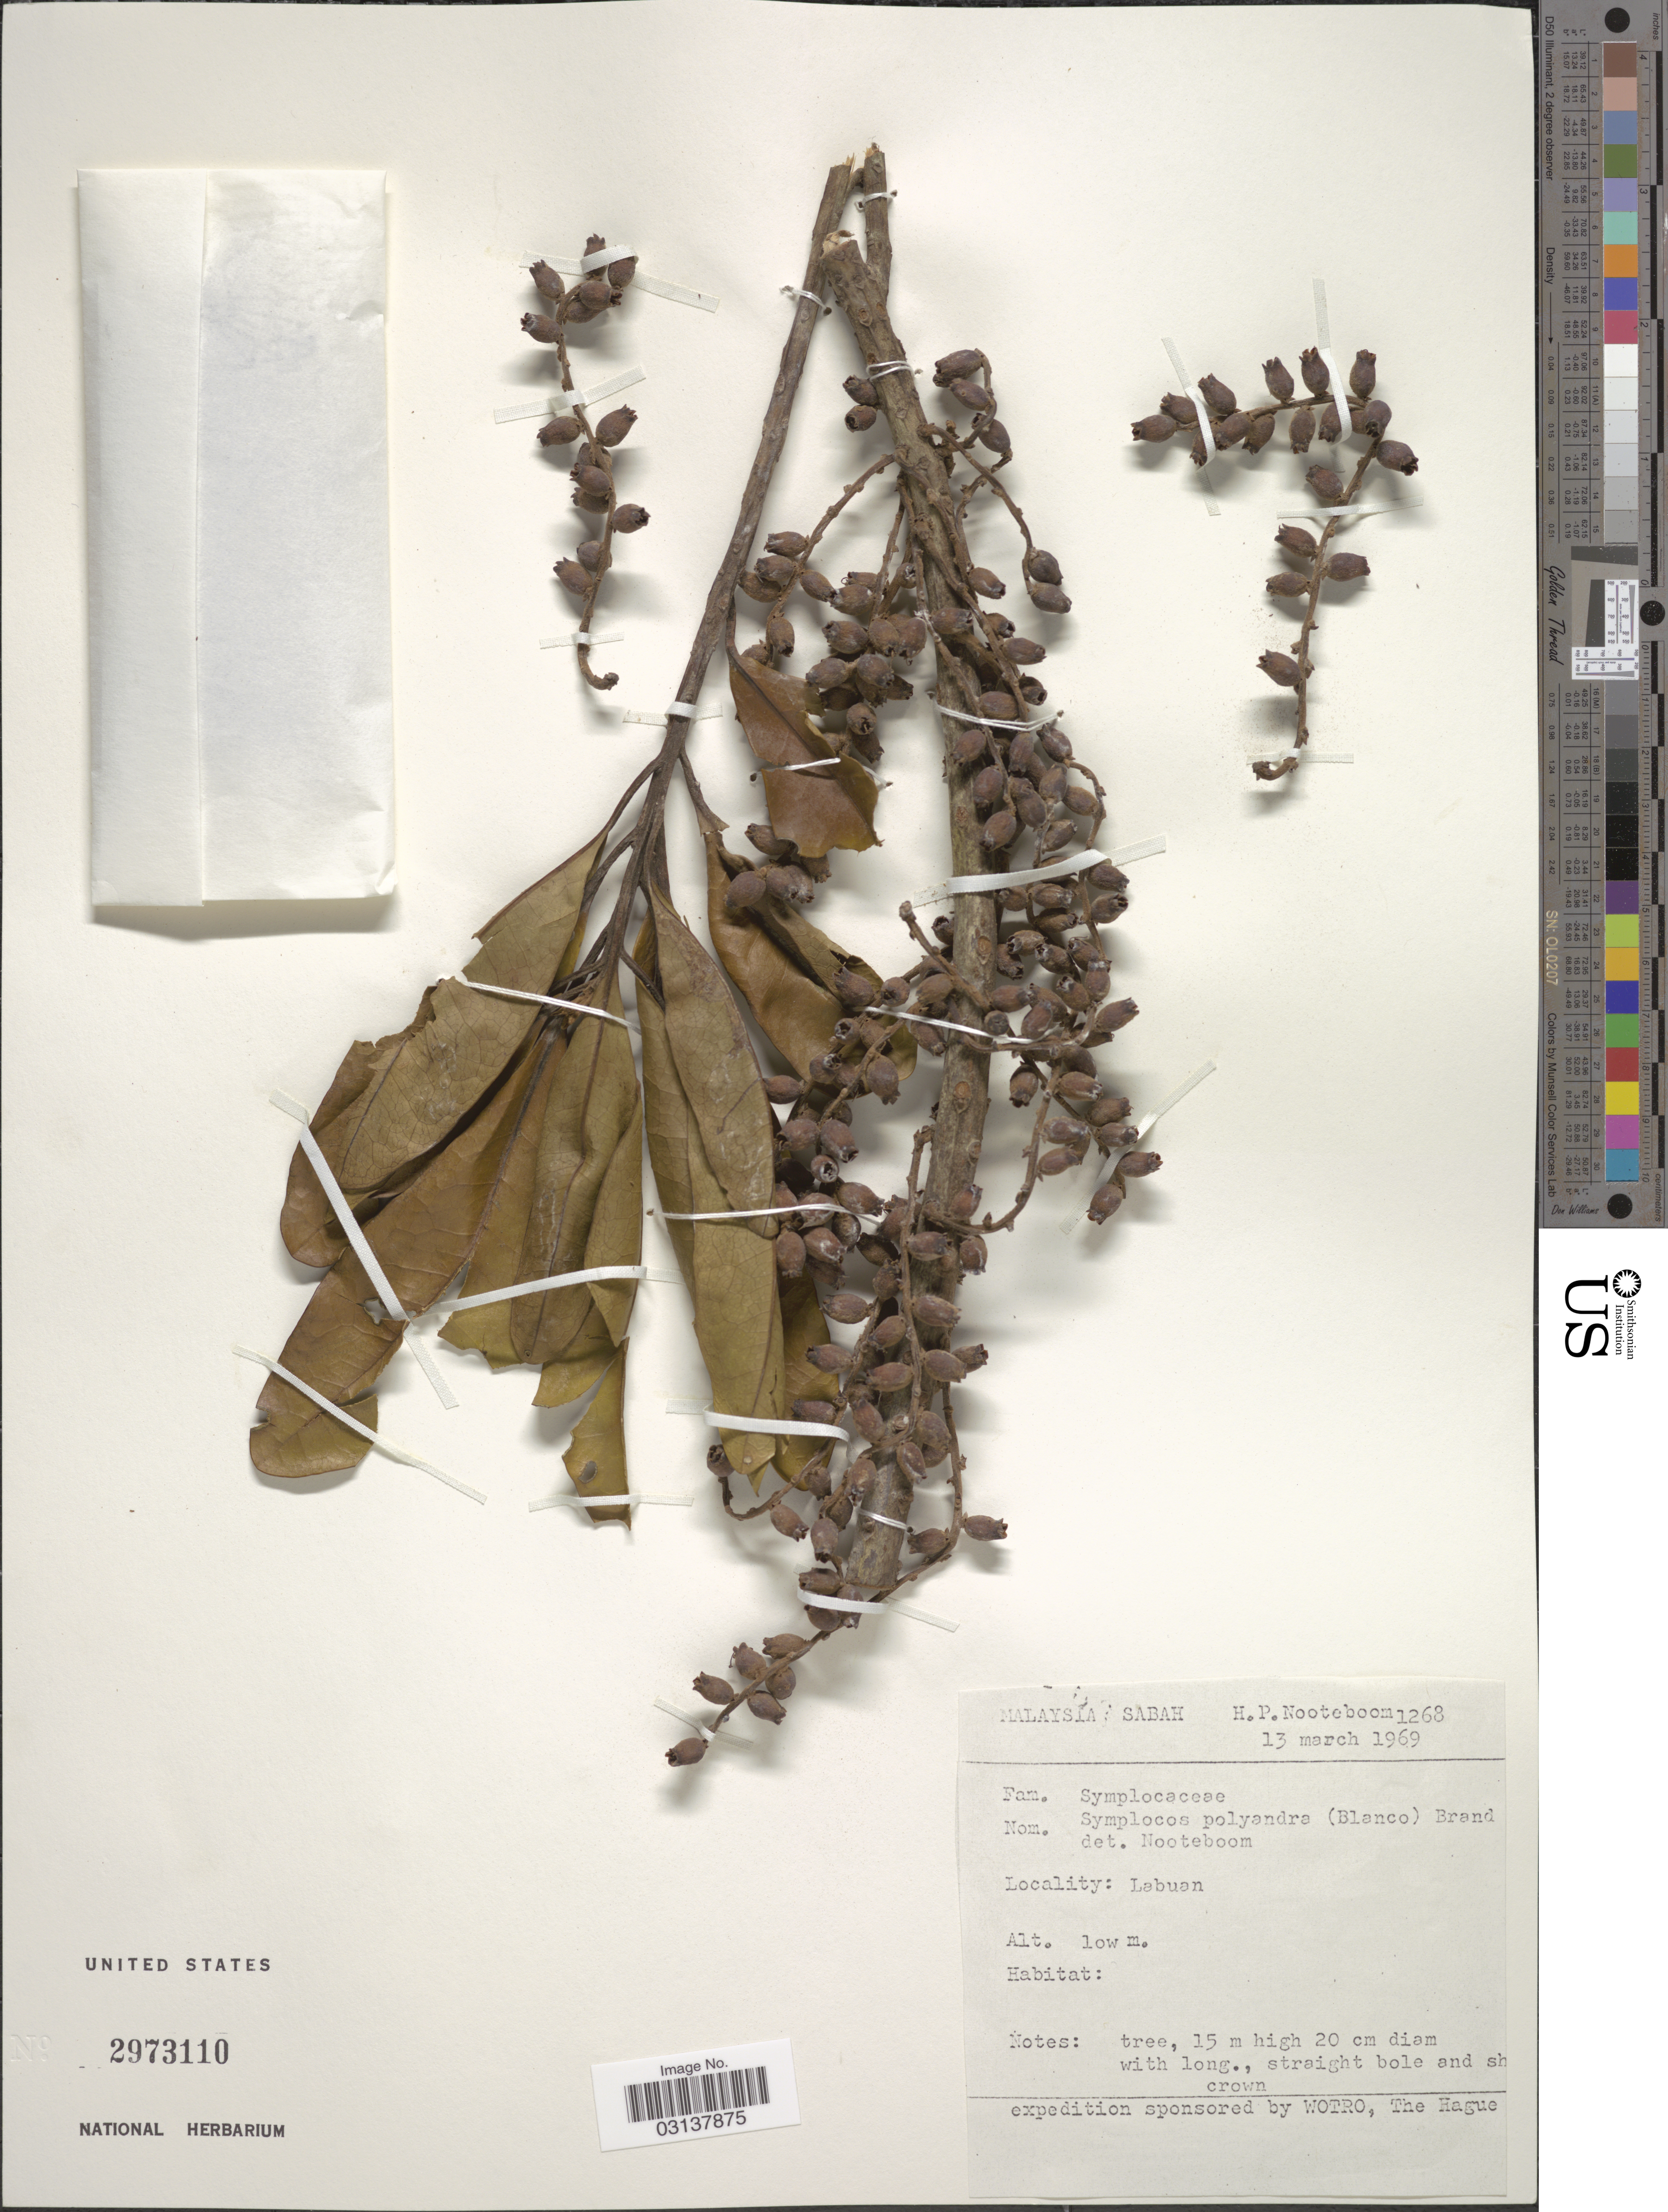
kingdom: Plantae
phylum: Tracheophyta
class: Magnoliopsida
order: Ericales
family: Symplocaceae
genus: Symplocos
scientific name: Symplocos polyandra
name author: (Blanco) Brand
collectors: H. P. Nooteboom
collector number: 1268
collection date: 1969-03-13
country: Malaysia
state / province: Sabah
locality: Labuan.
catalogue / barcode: US 2973110